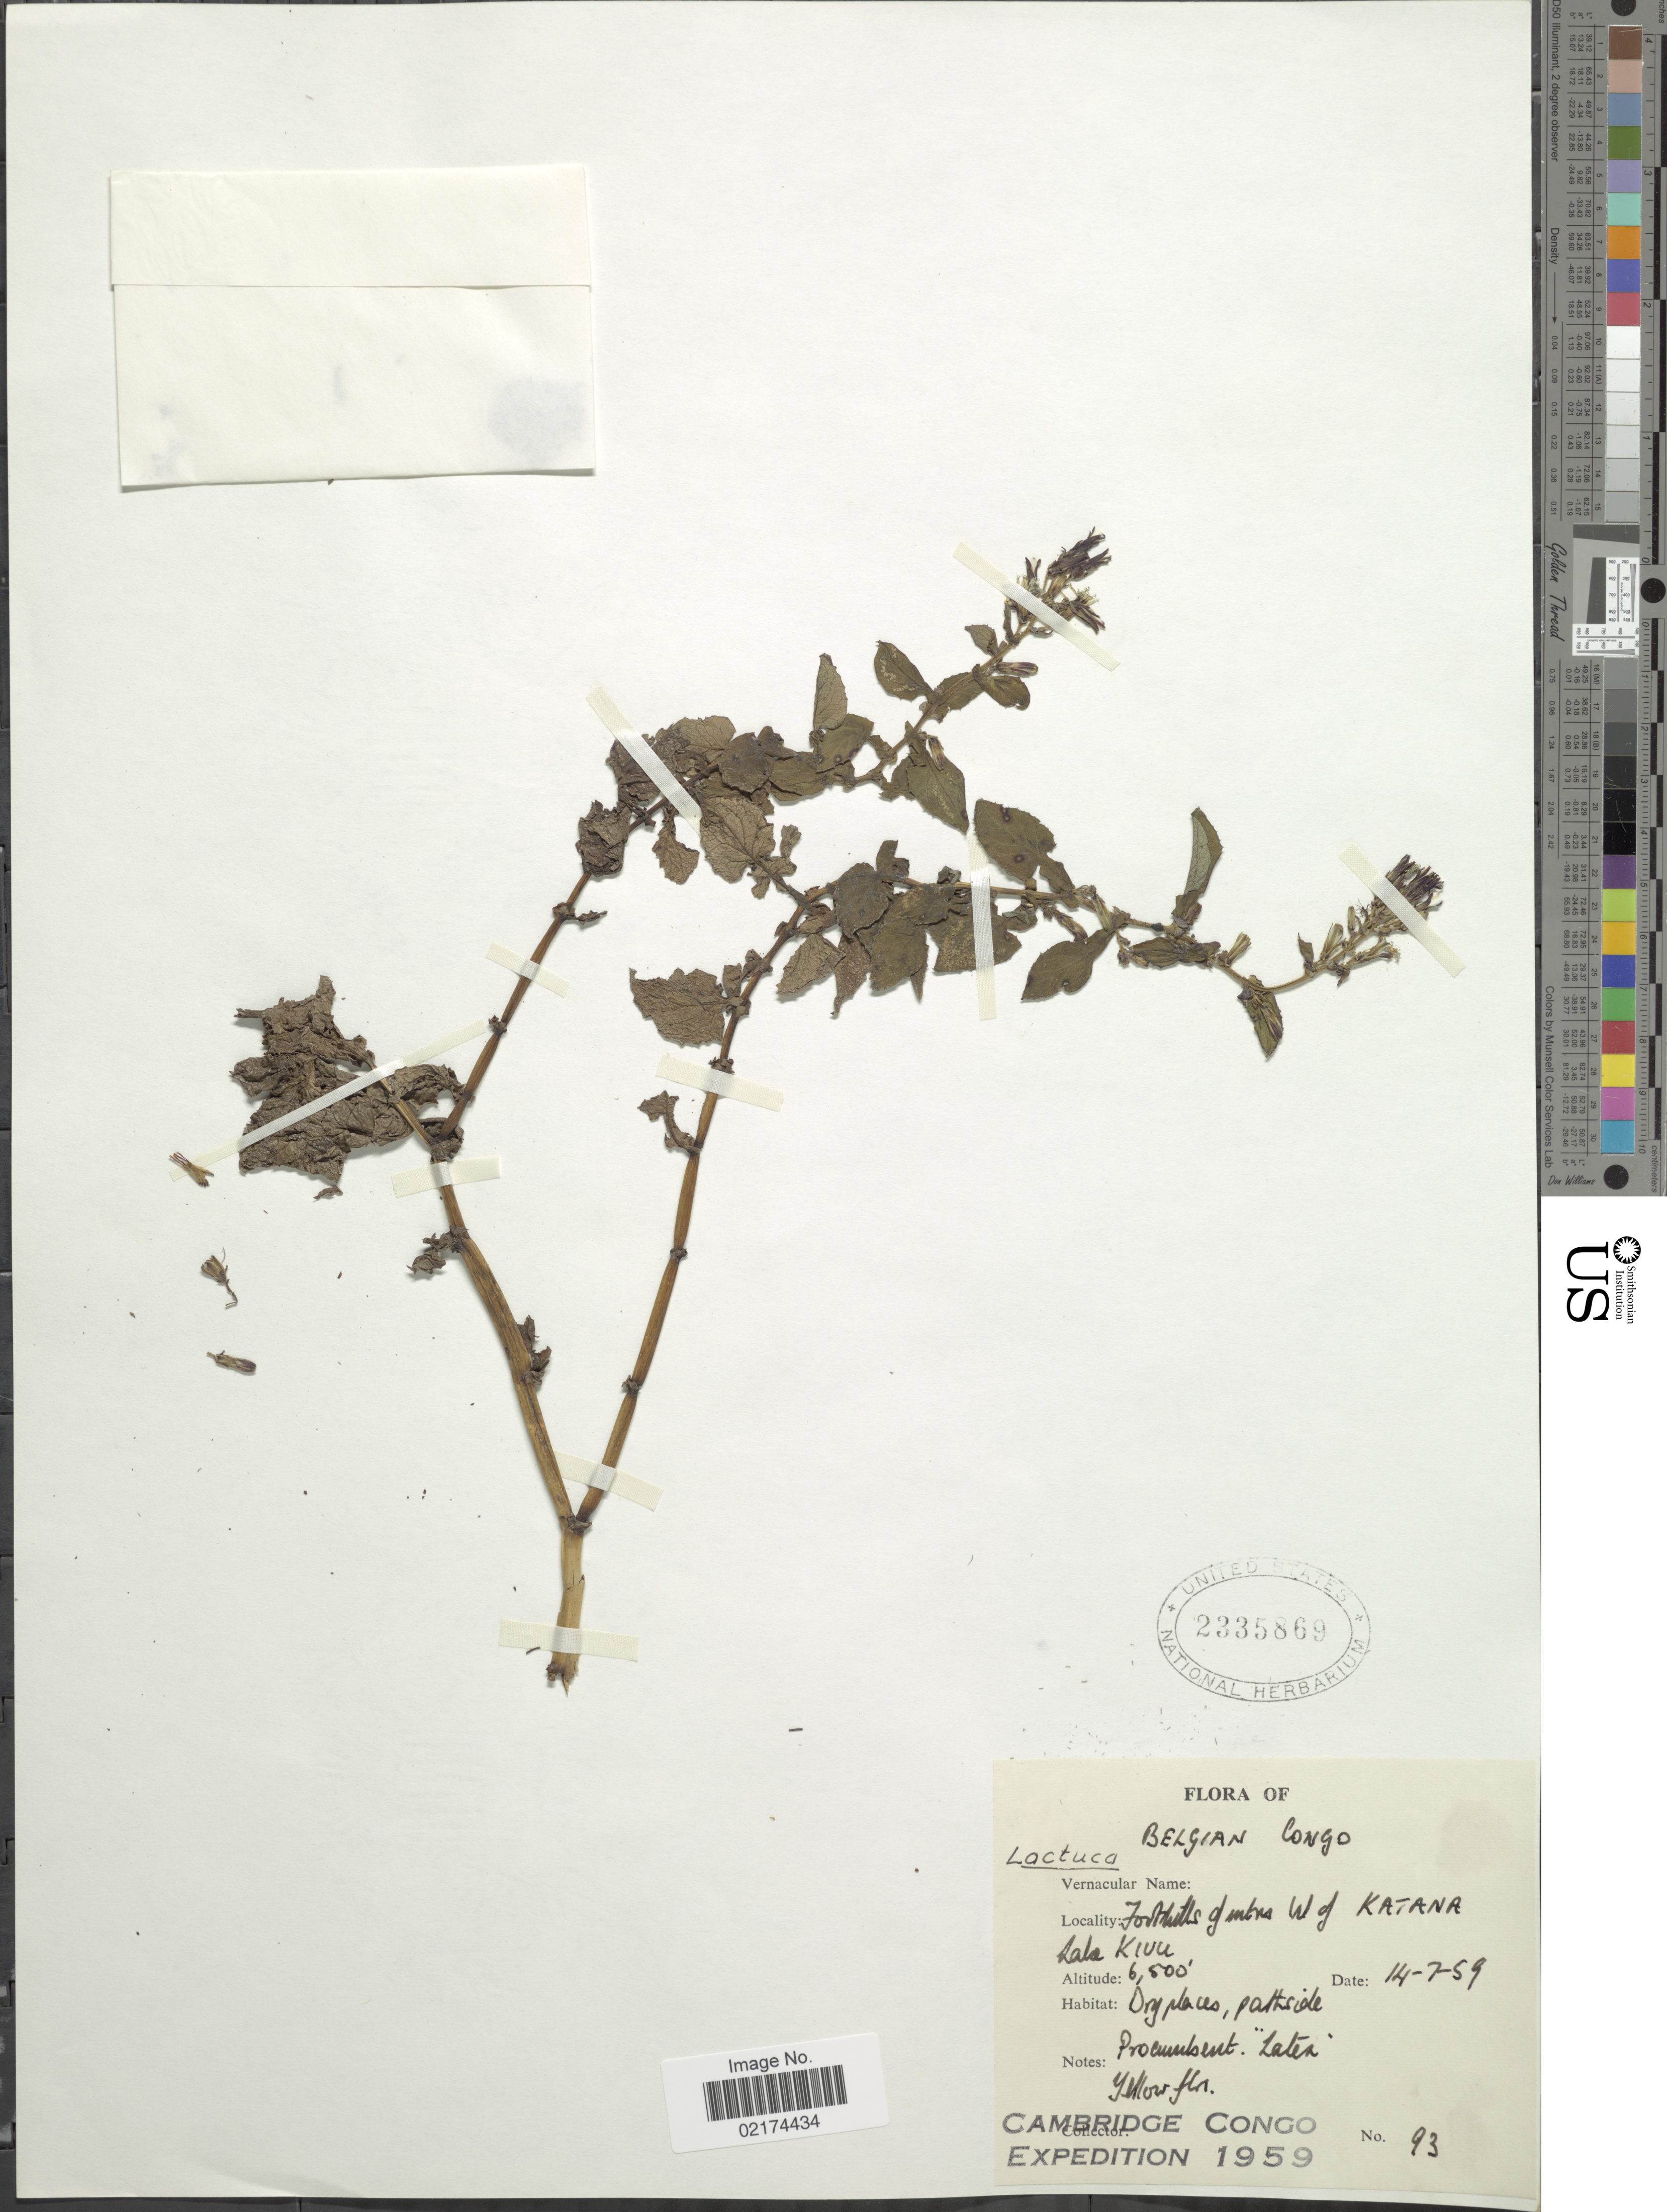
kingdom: Plantae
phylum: Tracheophyta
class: Magnoliopsida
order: Asterales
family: Asteraceae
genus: Lactuca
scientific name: Lactuca sp.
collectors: Cambridge Congo Expedition 1959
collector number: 93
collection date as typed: Transcribed d/m/y: 14/7/59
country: Congo, Democratic Republic of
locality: Belgian Congo, Foothills of mtns W of Katana, Lake Kivu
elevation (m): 1981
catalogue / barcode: US 2335869